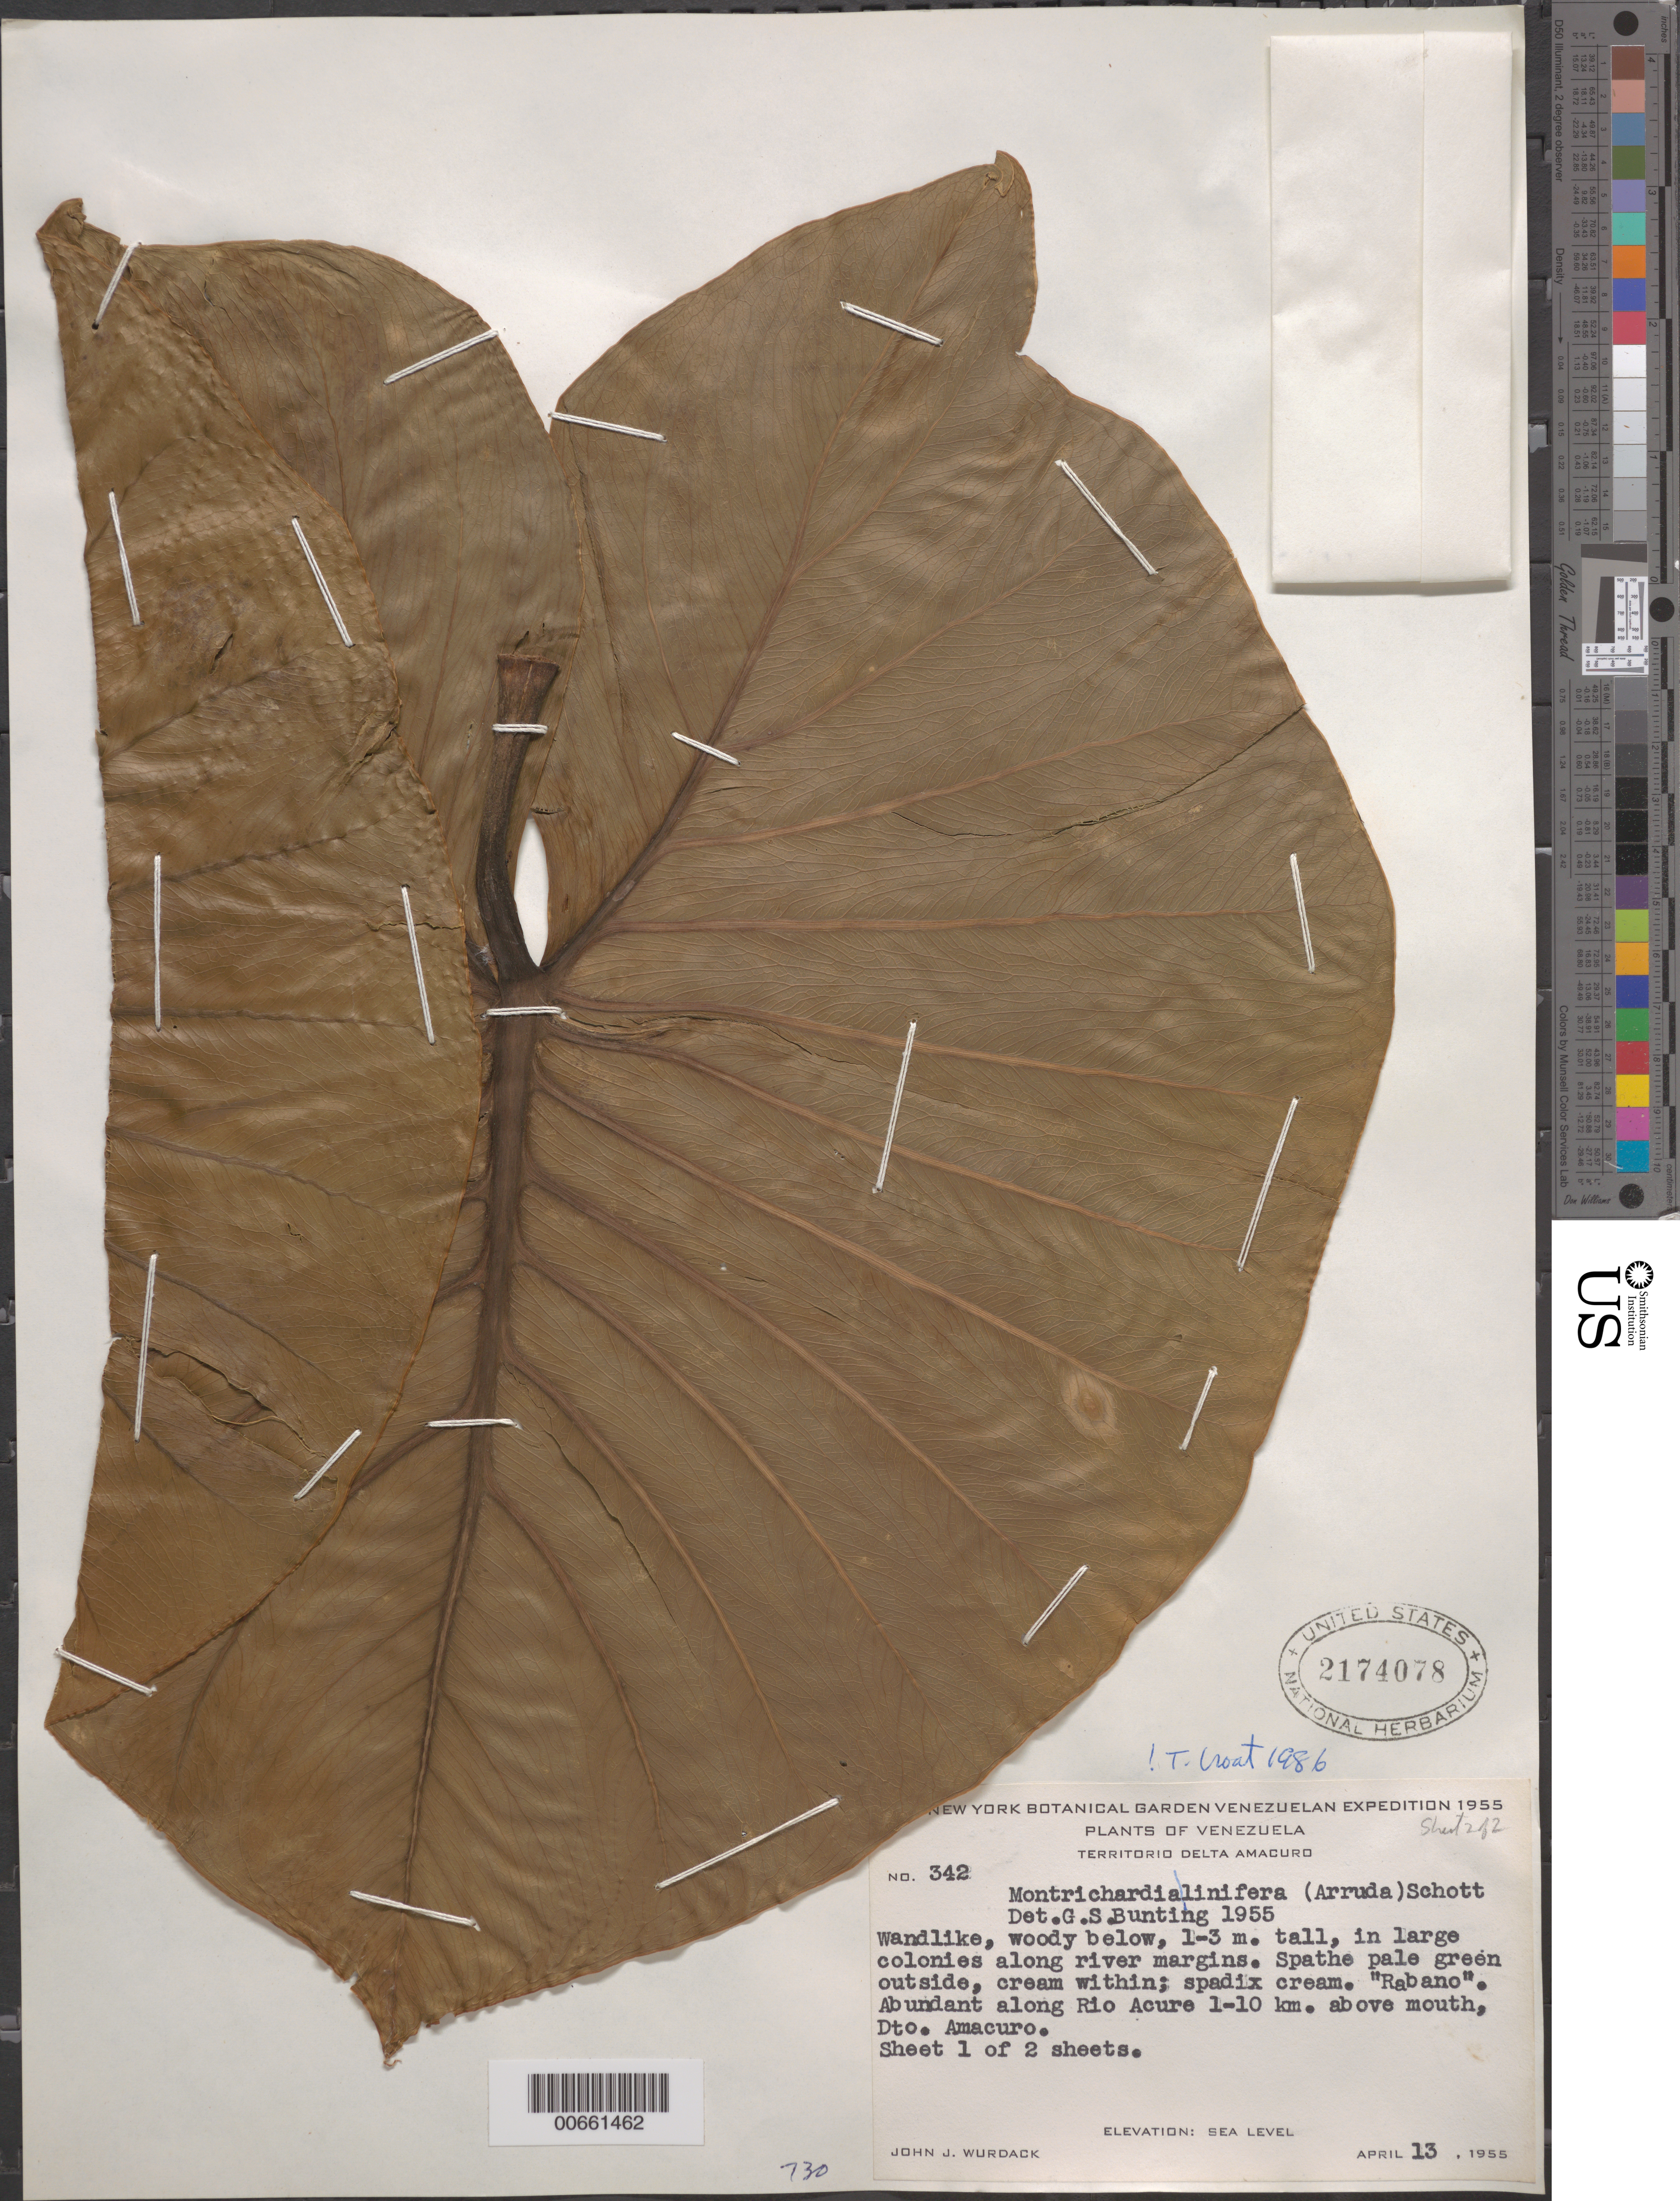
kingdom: Plantae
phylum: Tracheophyta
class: Liliopsida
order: Alismatales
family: Araceae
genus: Montrichardia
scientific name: Montrichardia linifera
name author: (Arruda) Schott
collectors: J. J. Wurdack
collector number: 342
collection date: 1955-04-13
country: Venezuela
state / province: Delta Amacuro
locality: Territorio Delta Amacuro. Along Rio Acure 1-10 km. above mouth, Dto. Amacuro.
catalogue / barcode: US 2174078